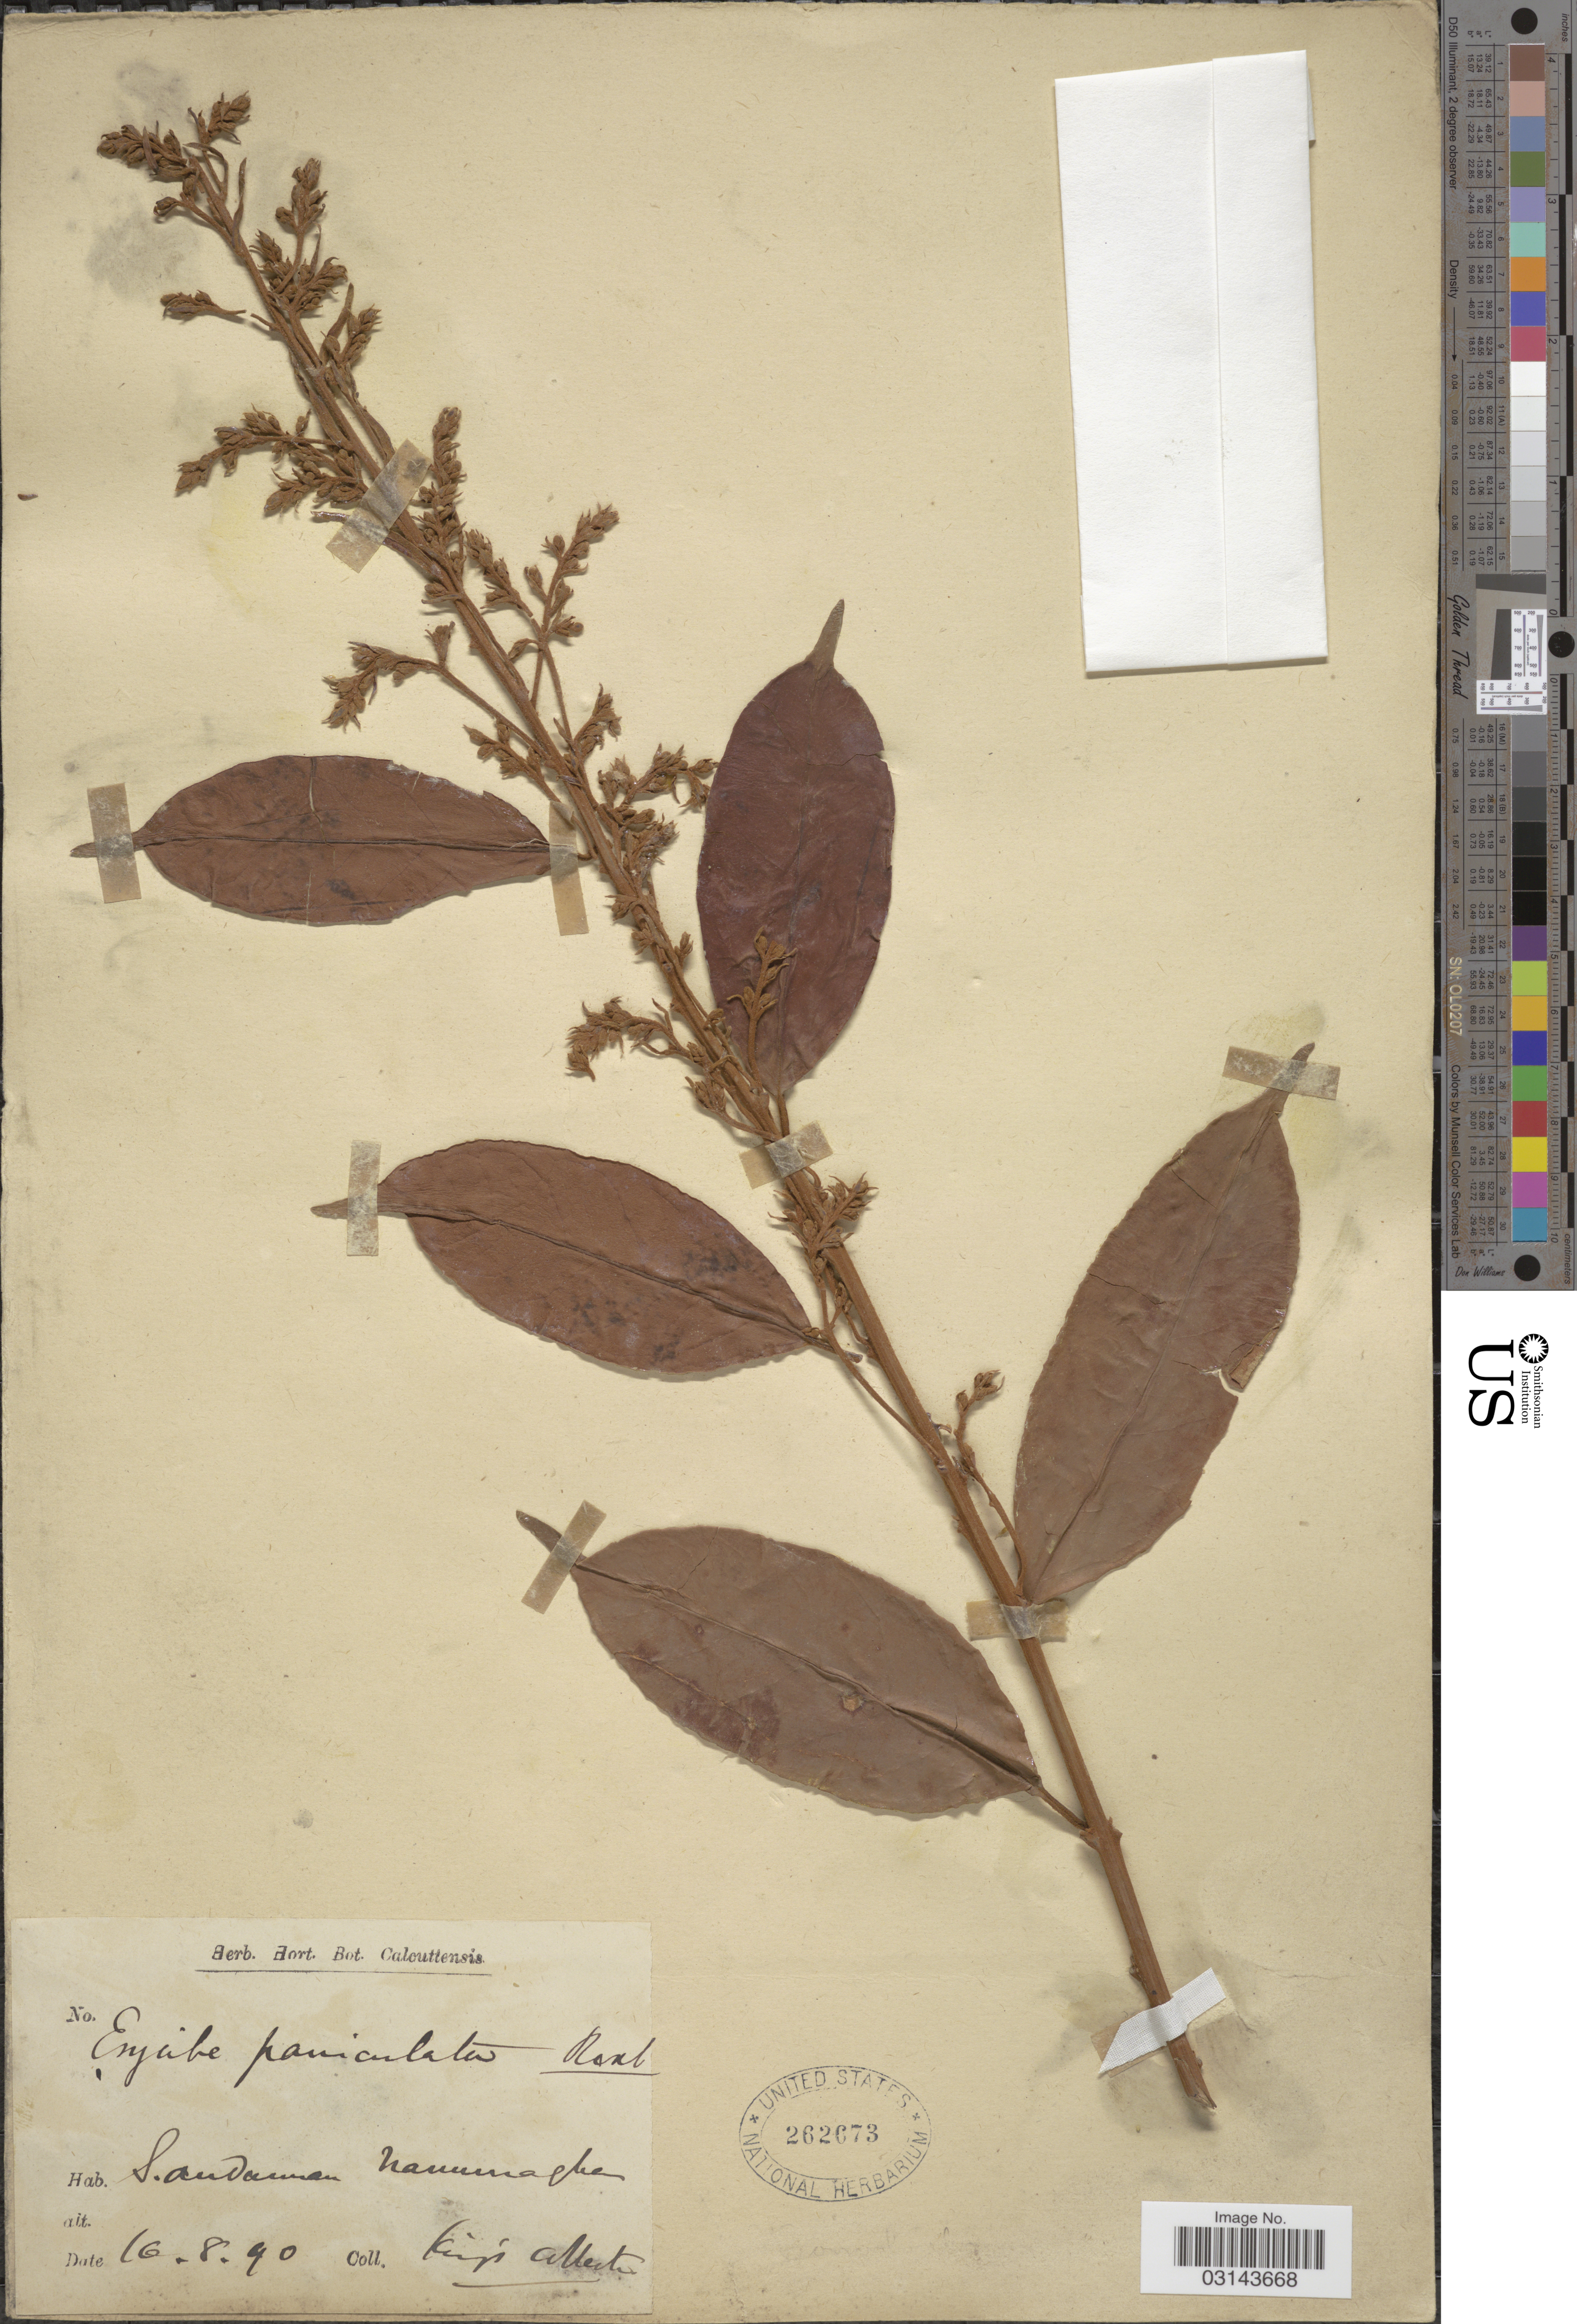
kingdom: Plantae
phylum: Tracheophyta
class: Magnoliopsida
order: Solanales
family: Convolvulaceae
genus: Erycibe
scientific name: Erycibe paniculata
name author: Roxb.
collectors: Dr. King's collector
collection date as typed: Transcribed d/m/y: 16/8/90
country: India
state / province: Andaman and Nicobar Islands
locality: S. Andaman Namunaghar.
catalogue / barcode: US 262673